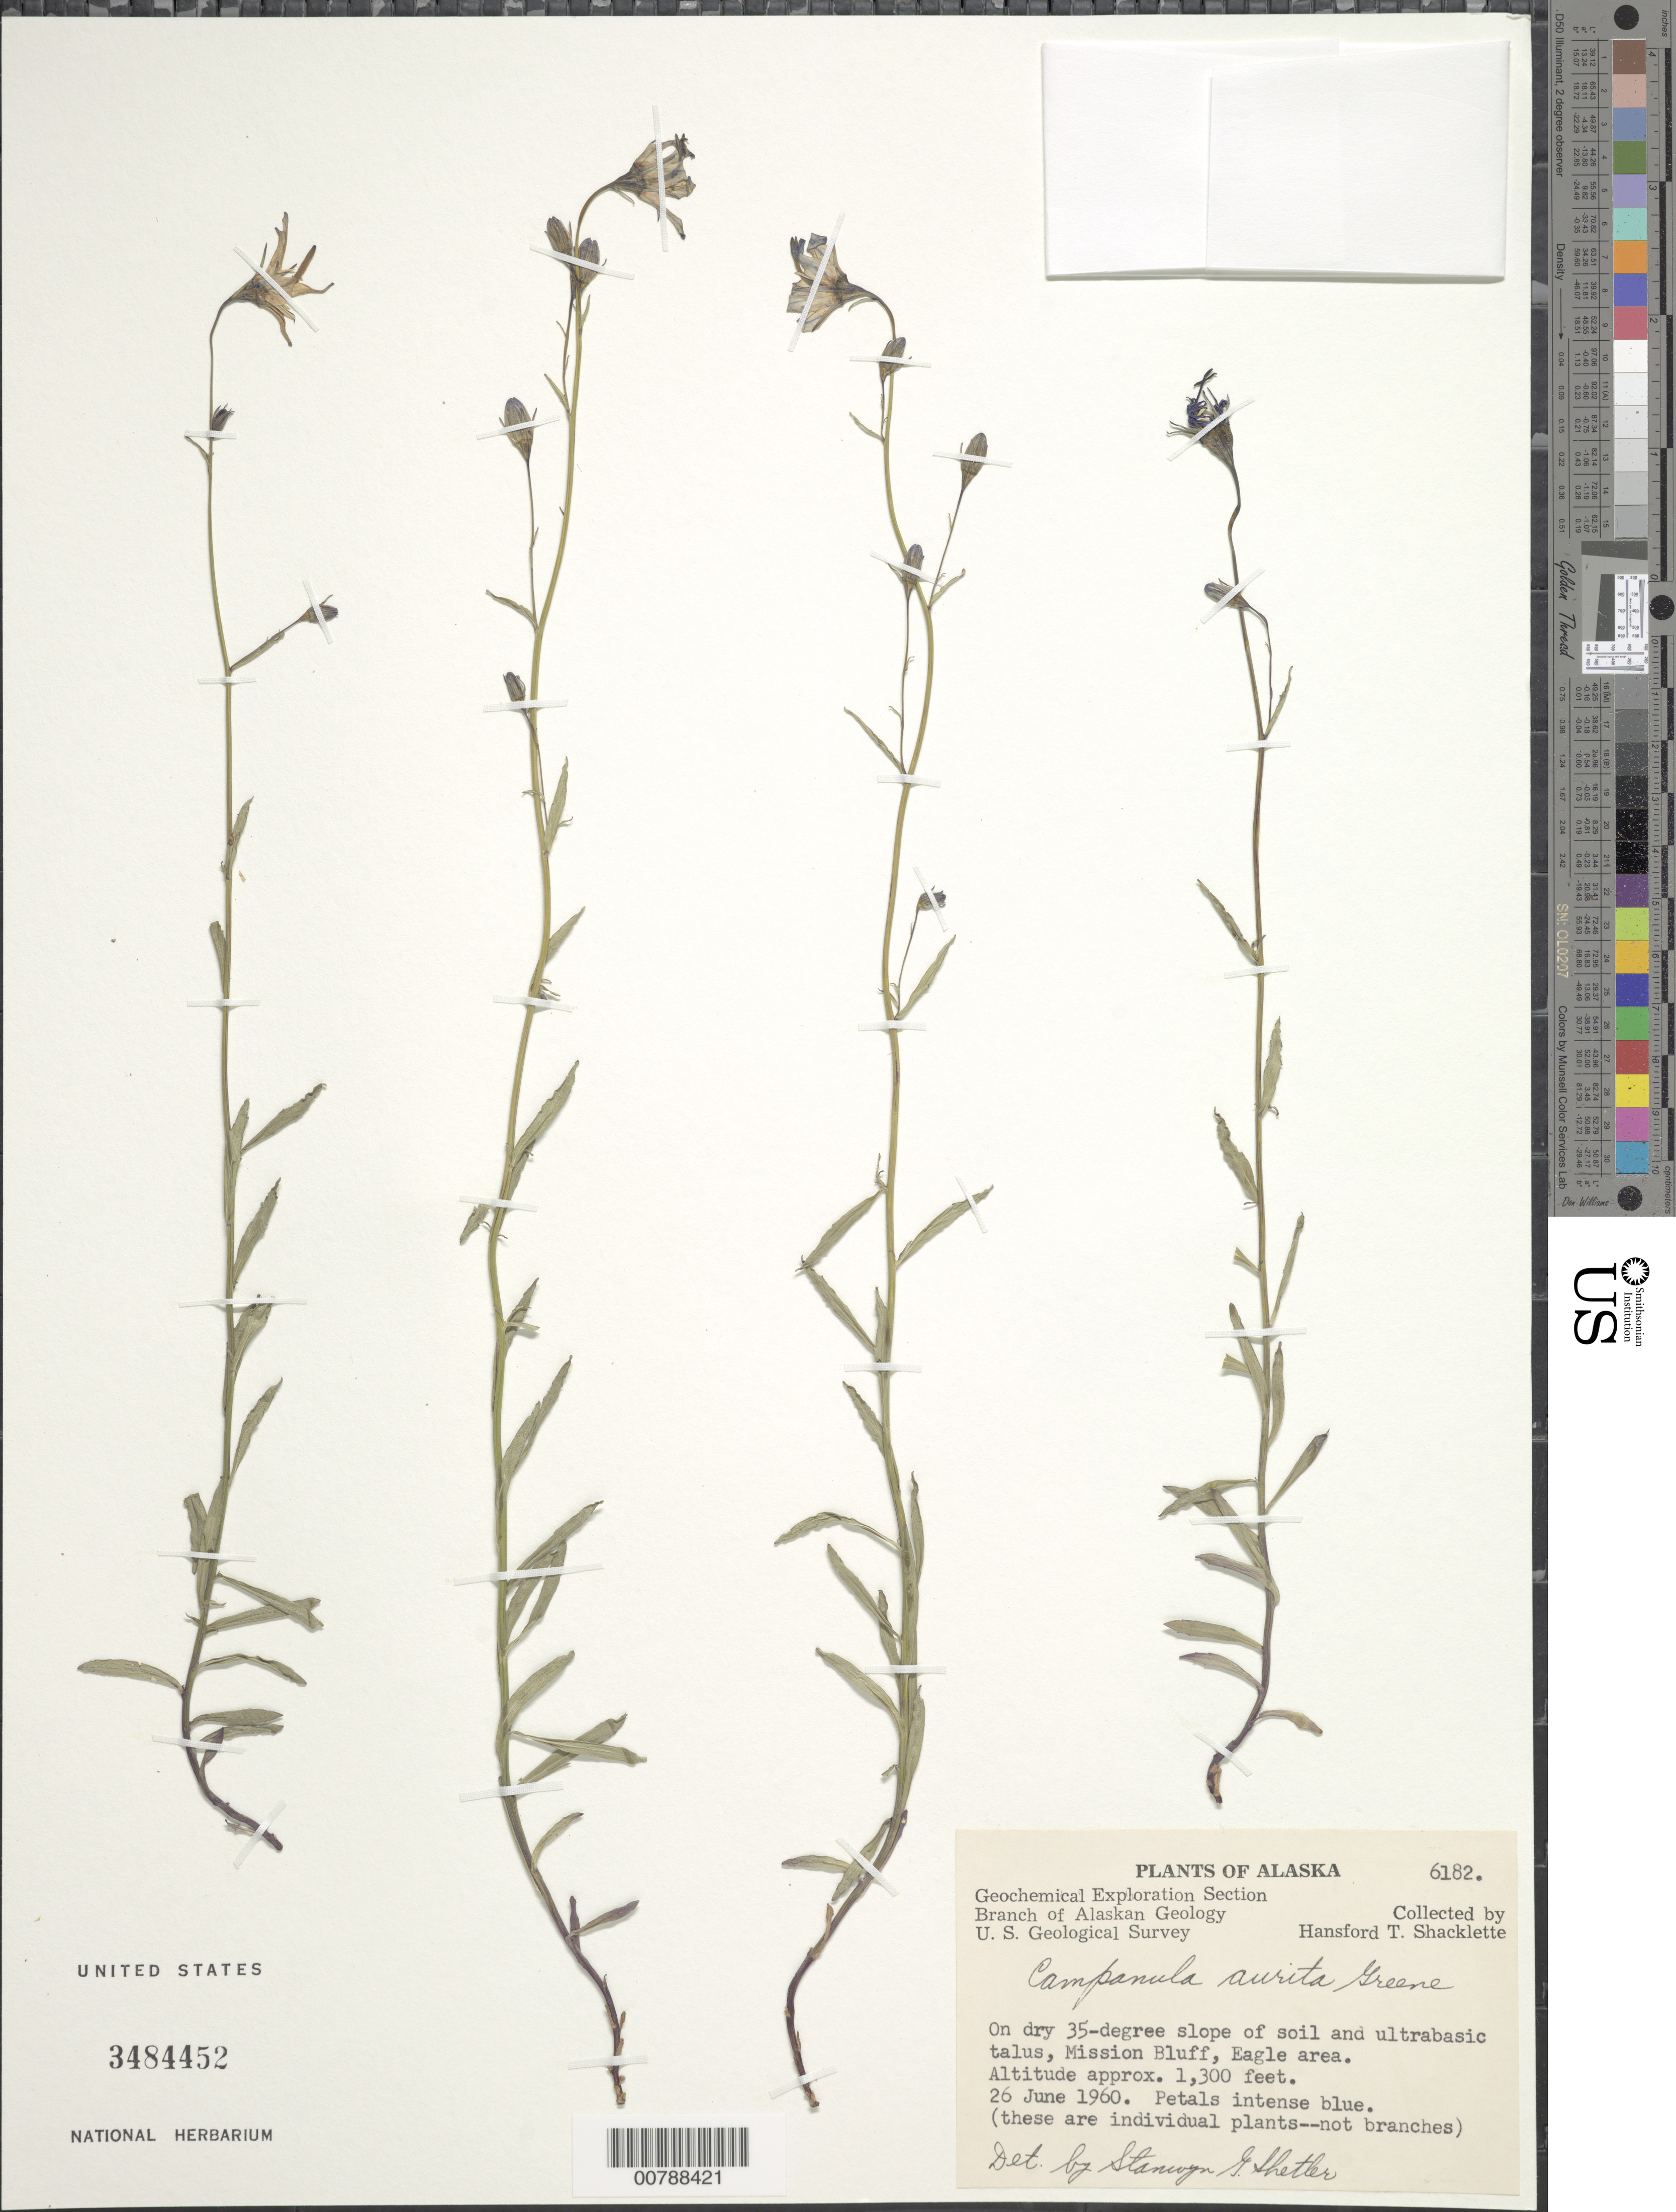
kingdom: Plantae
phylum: Tracheophyta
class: Magnoliopsida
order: Asterales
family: Campanulaceae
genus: Campanula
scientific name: Campanula aurita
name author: Greene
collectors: H. Shacklette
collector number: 6182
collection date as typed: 26 Jun 1960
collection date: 1960-06-26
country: United States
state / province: Alaska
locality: Mission Bluff, Eagle area.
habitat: On dry 35-degree slope of soil and ultrabasic talus.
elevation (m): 396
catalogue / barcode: US 3484452